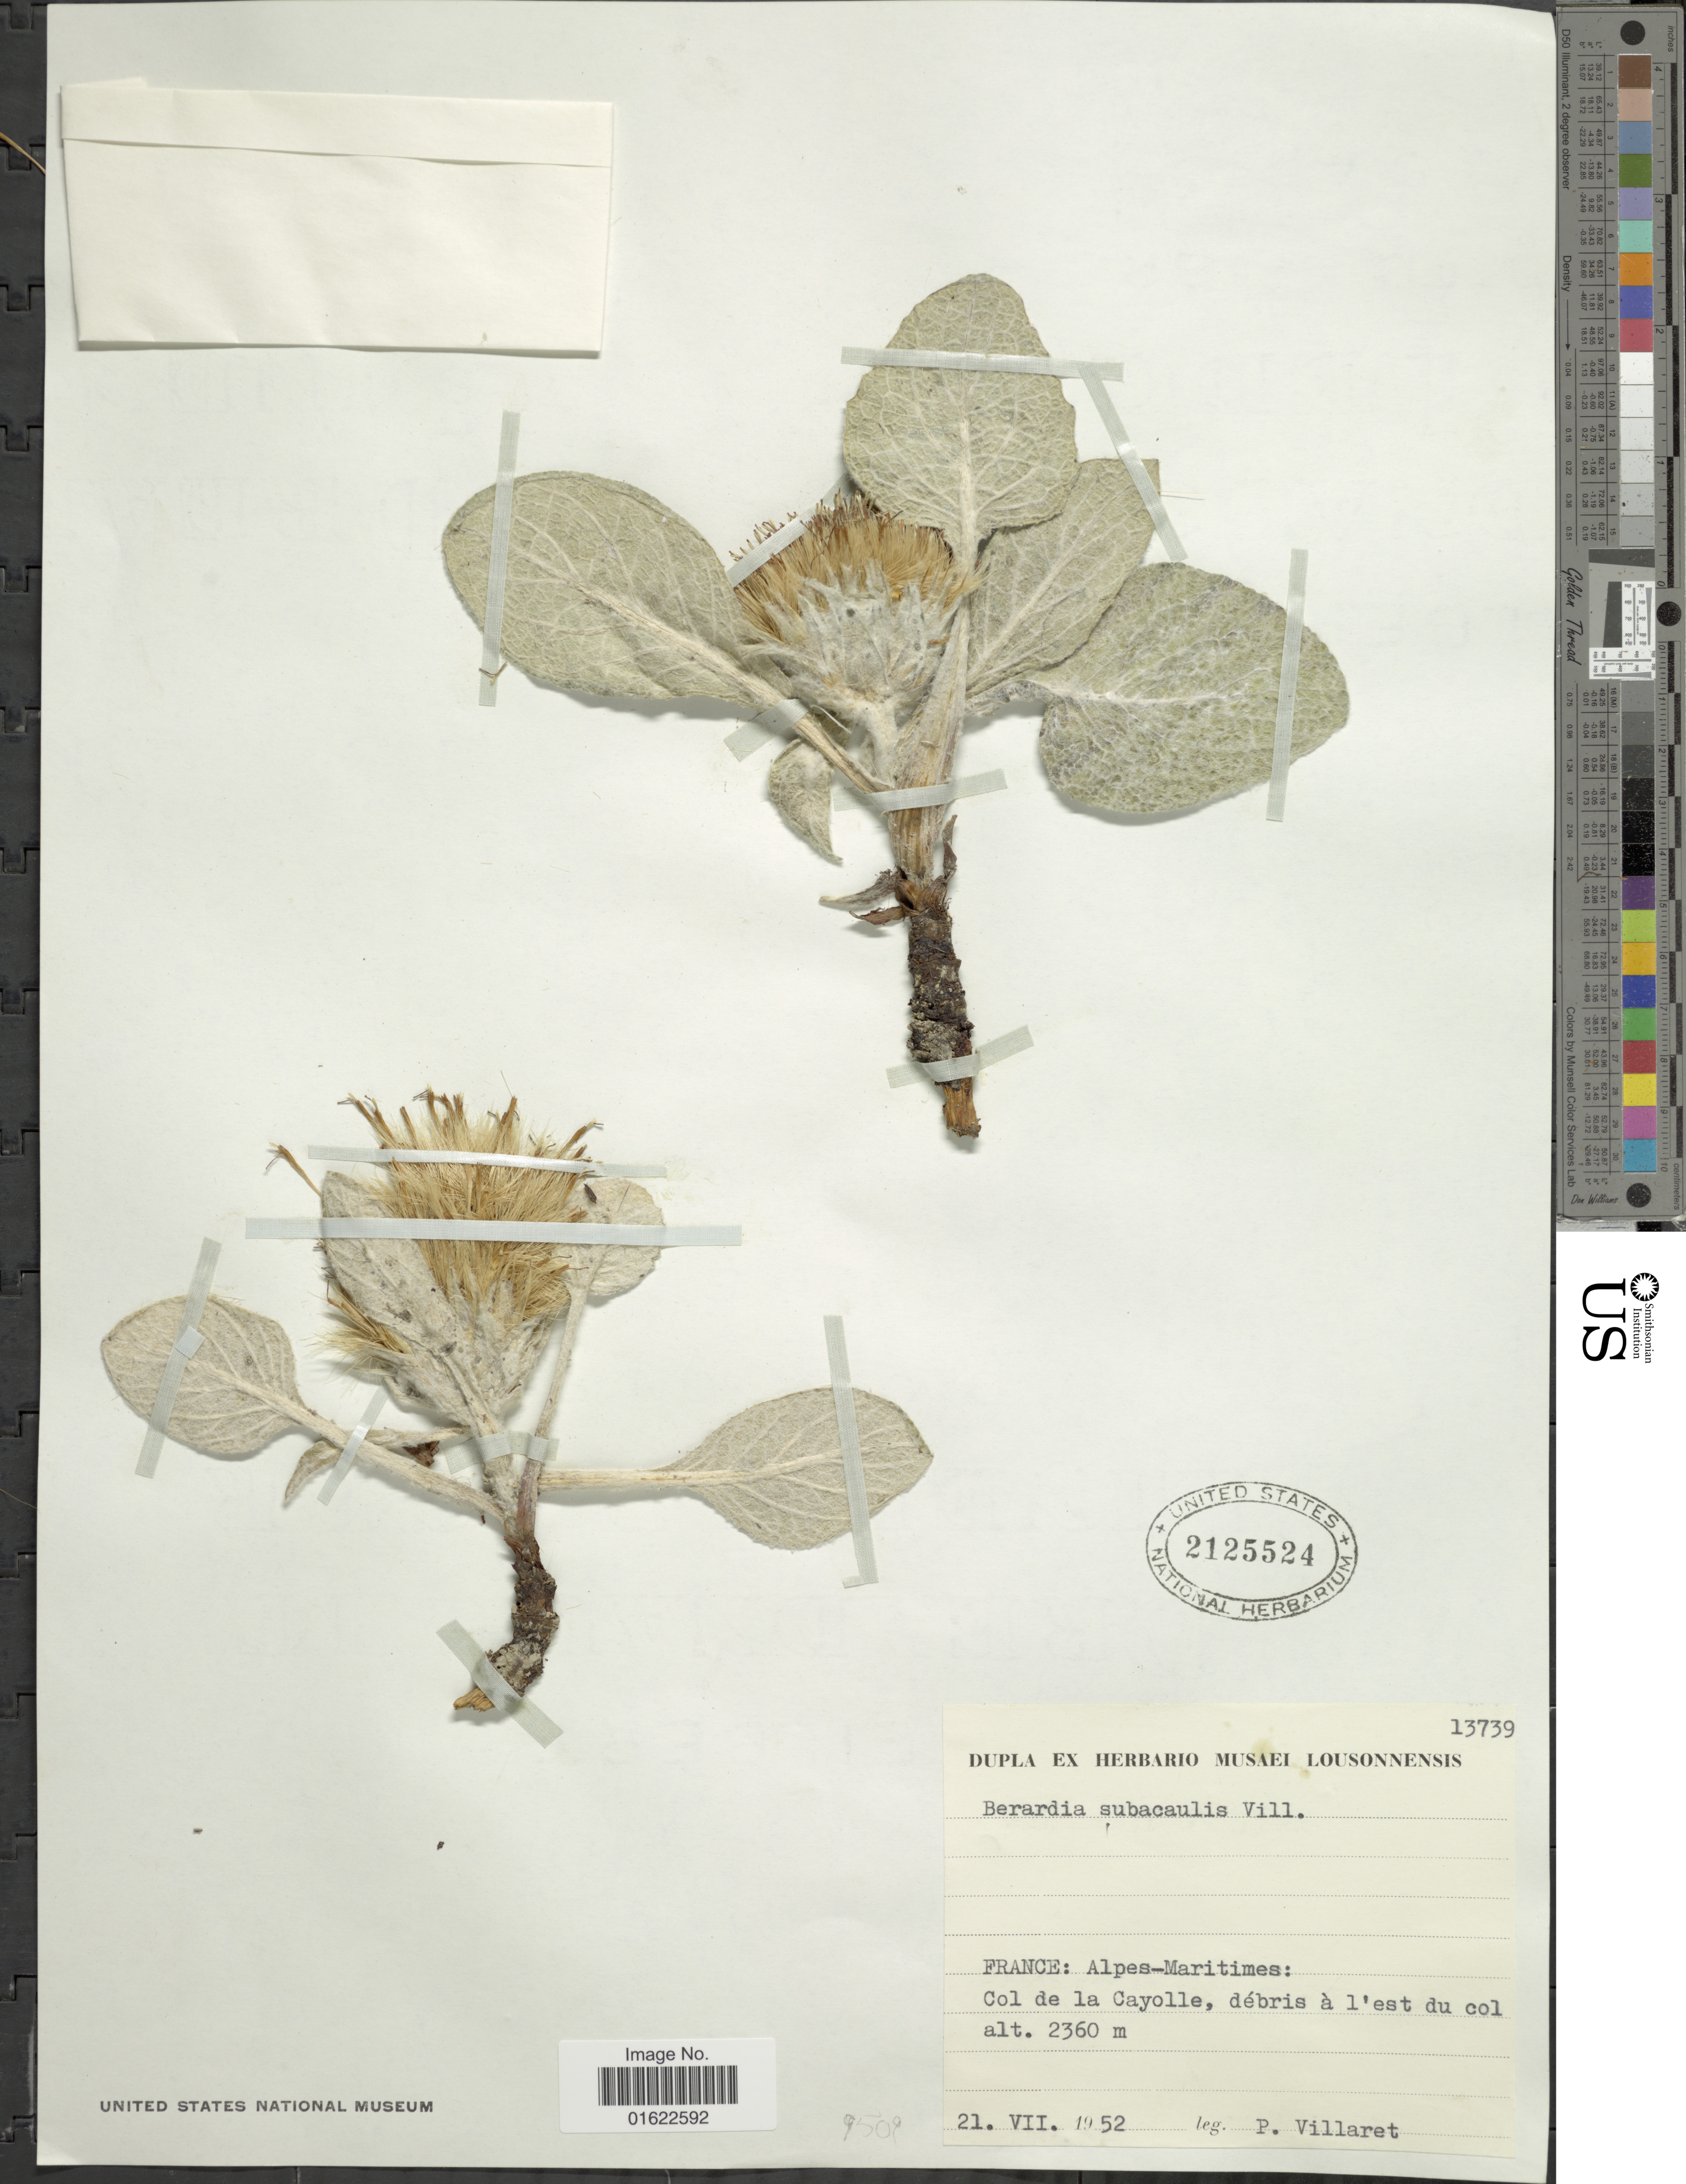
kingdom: Plantae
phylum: Tracheophyta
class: Magnoliopsida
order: Asterales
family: Asteraceae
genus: Berardia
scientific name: Berardia lanuginose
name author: (Lam.) Fiori & Paol.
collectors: P. Villaret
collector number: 13739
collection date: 1952-07-21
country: France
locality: Alpes-Maritimes: Col de la Cayolle, débris á l' est du col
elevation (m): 2360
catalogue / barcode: US 2125524